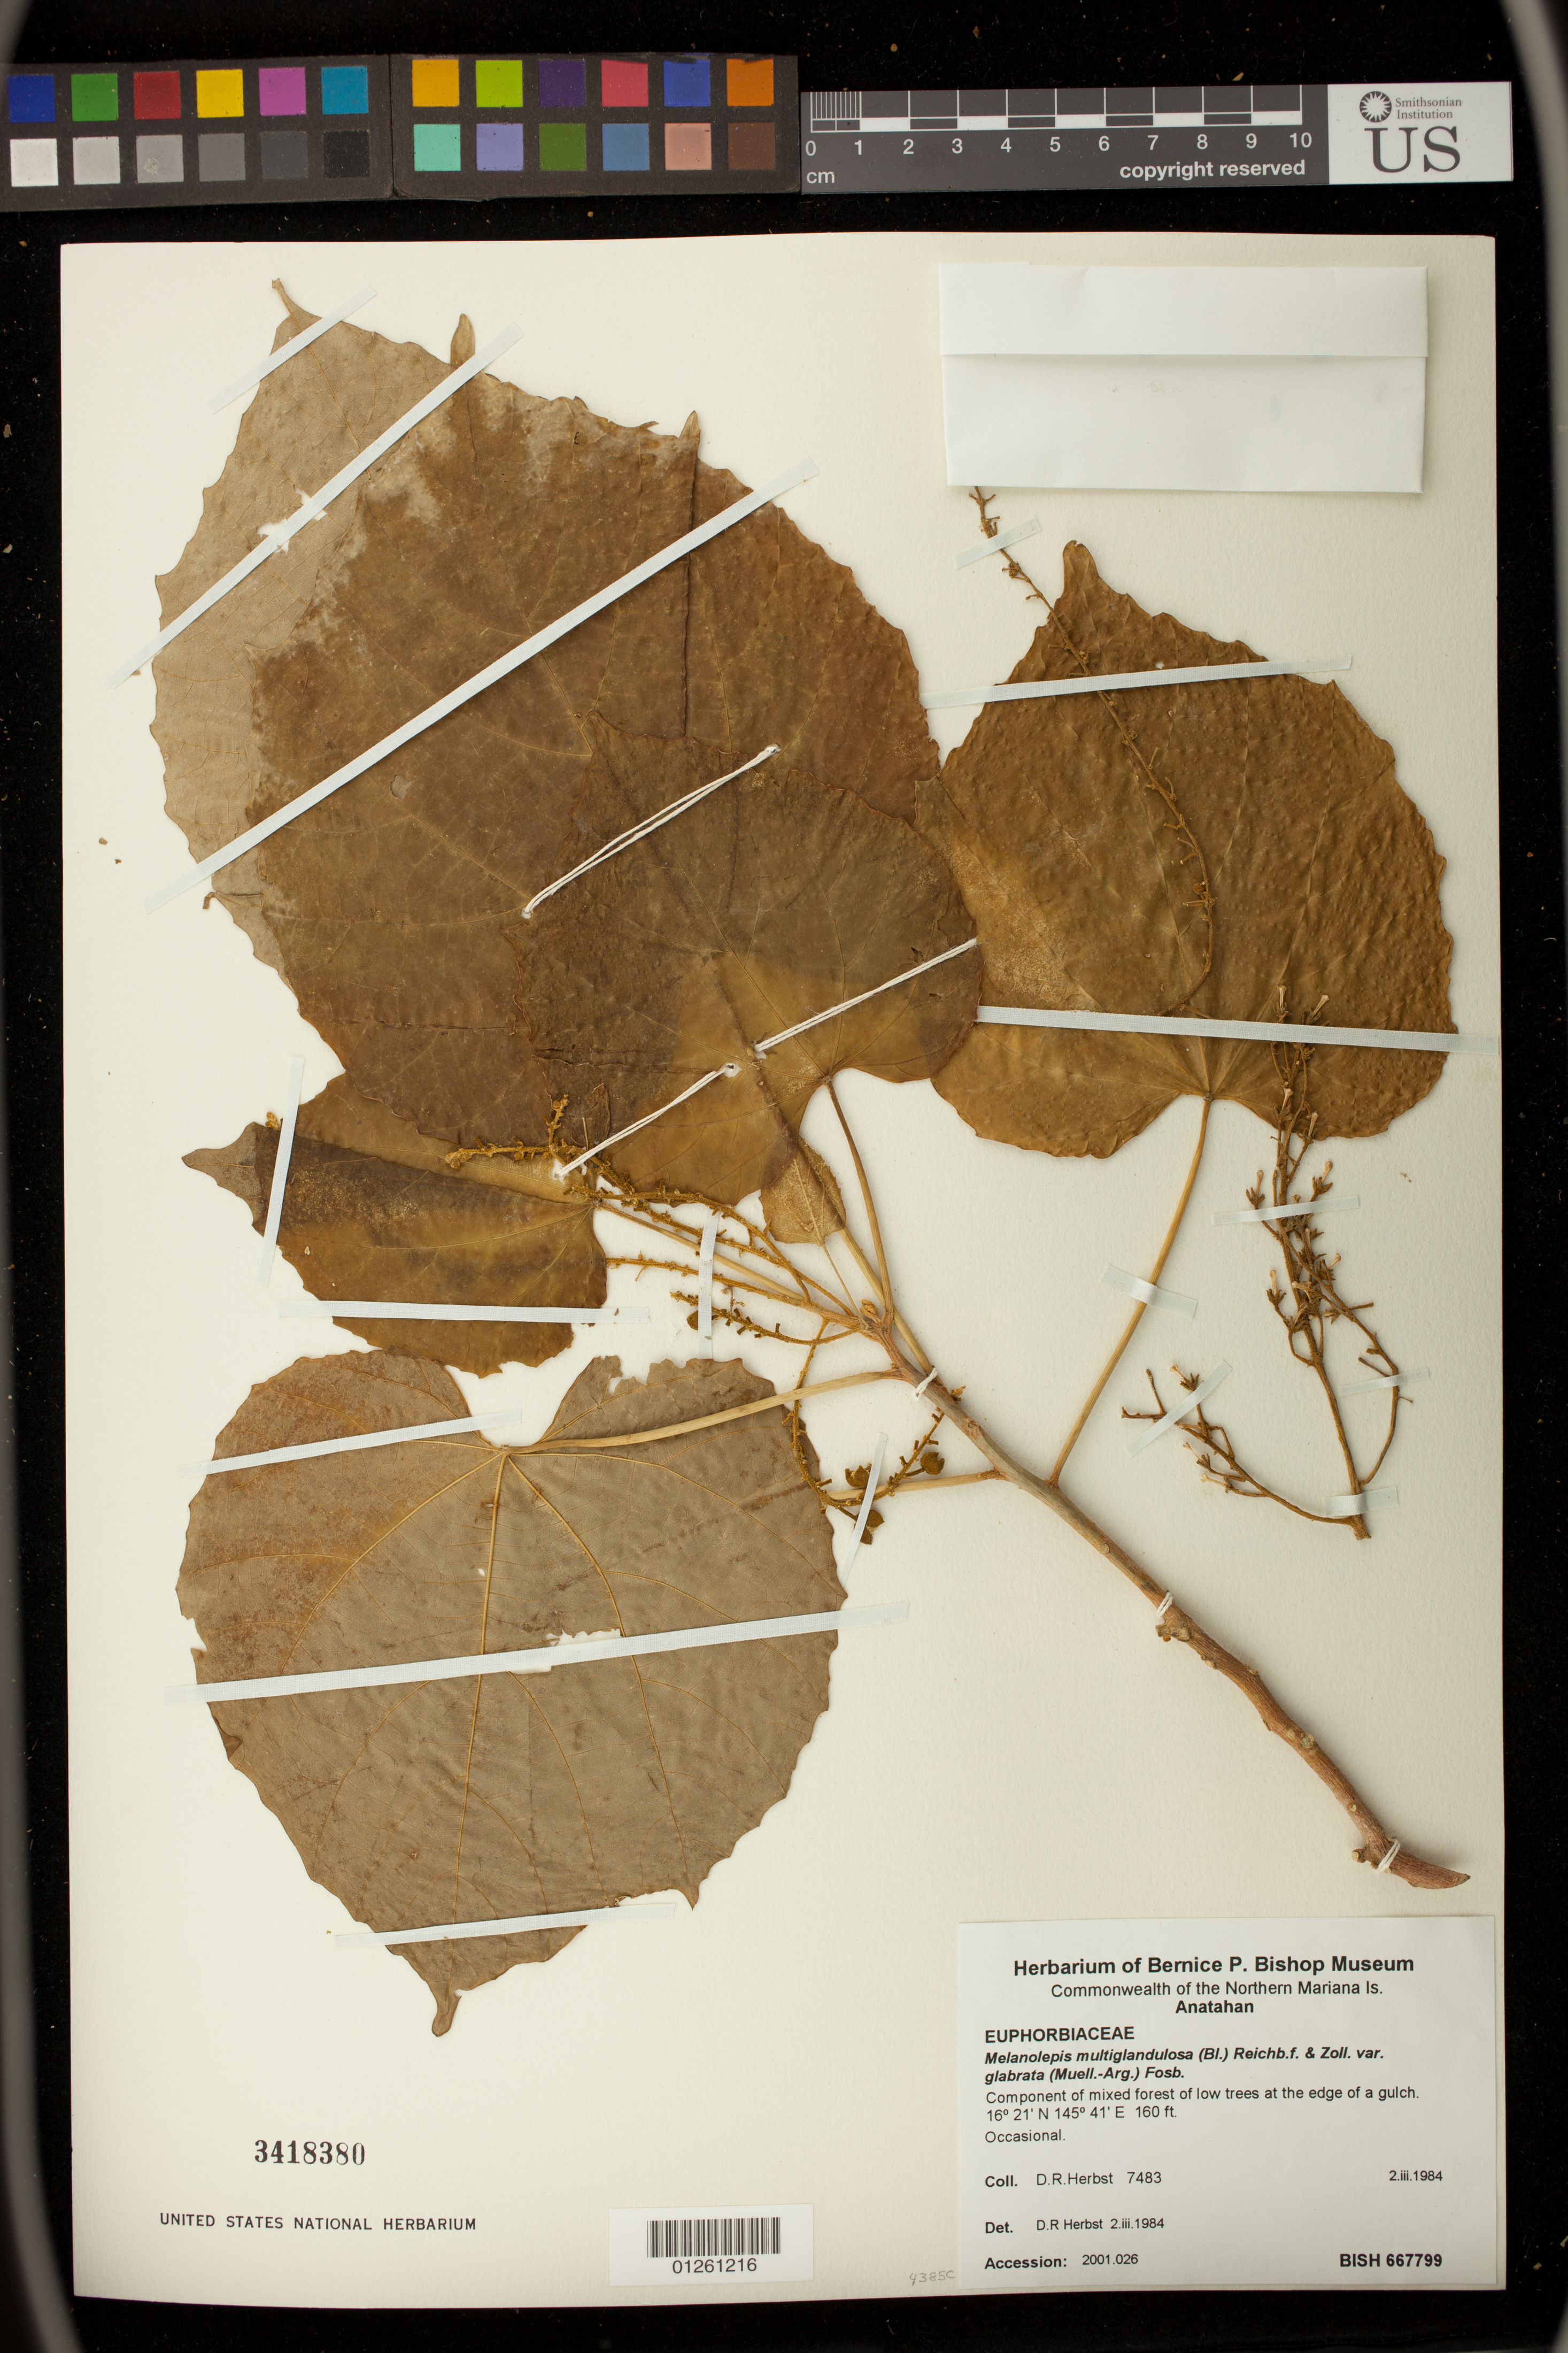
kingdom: Plantae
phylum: Tracheophyta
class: Magnoliopsida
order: Malpighiales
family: Euphorbiaceae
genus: Melanolepis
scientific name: Melanolepis multiglandulosa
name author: (Reinw. ex Blume) Rchb. f. & Zoll.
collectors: D. R. Herbst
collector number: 7483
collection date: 1984-03-02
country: Northern Mariana Islands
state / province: Northern Islands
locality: Anatahan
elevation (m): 49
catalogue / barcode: US 3418380